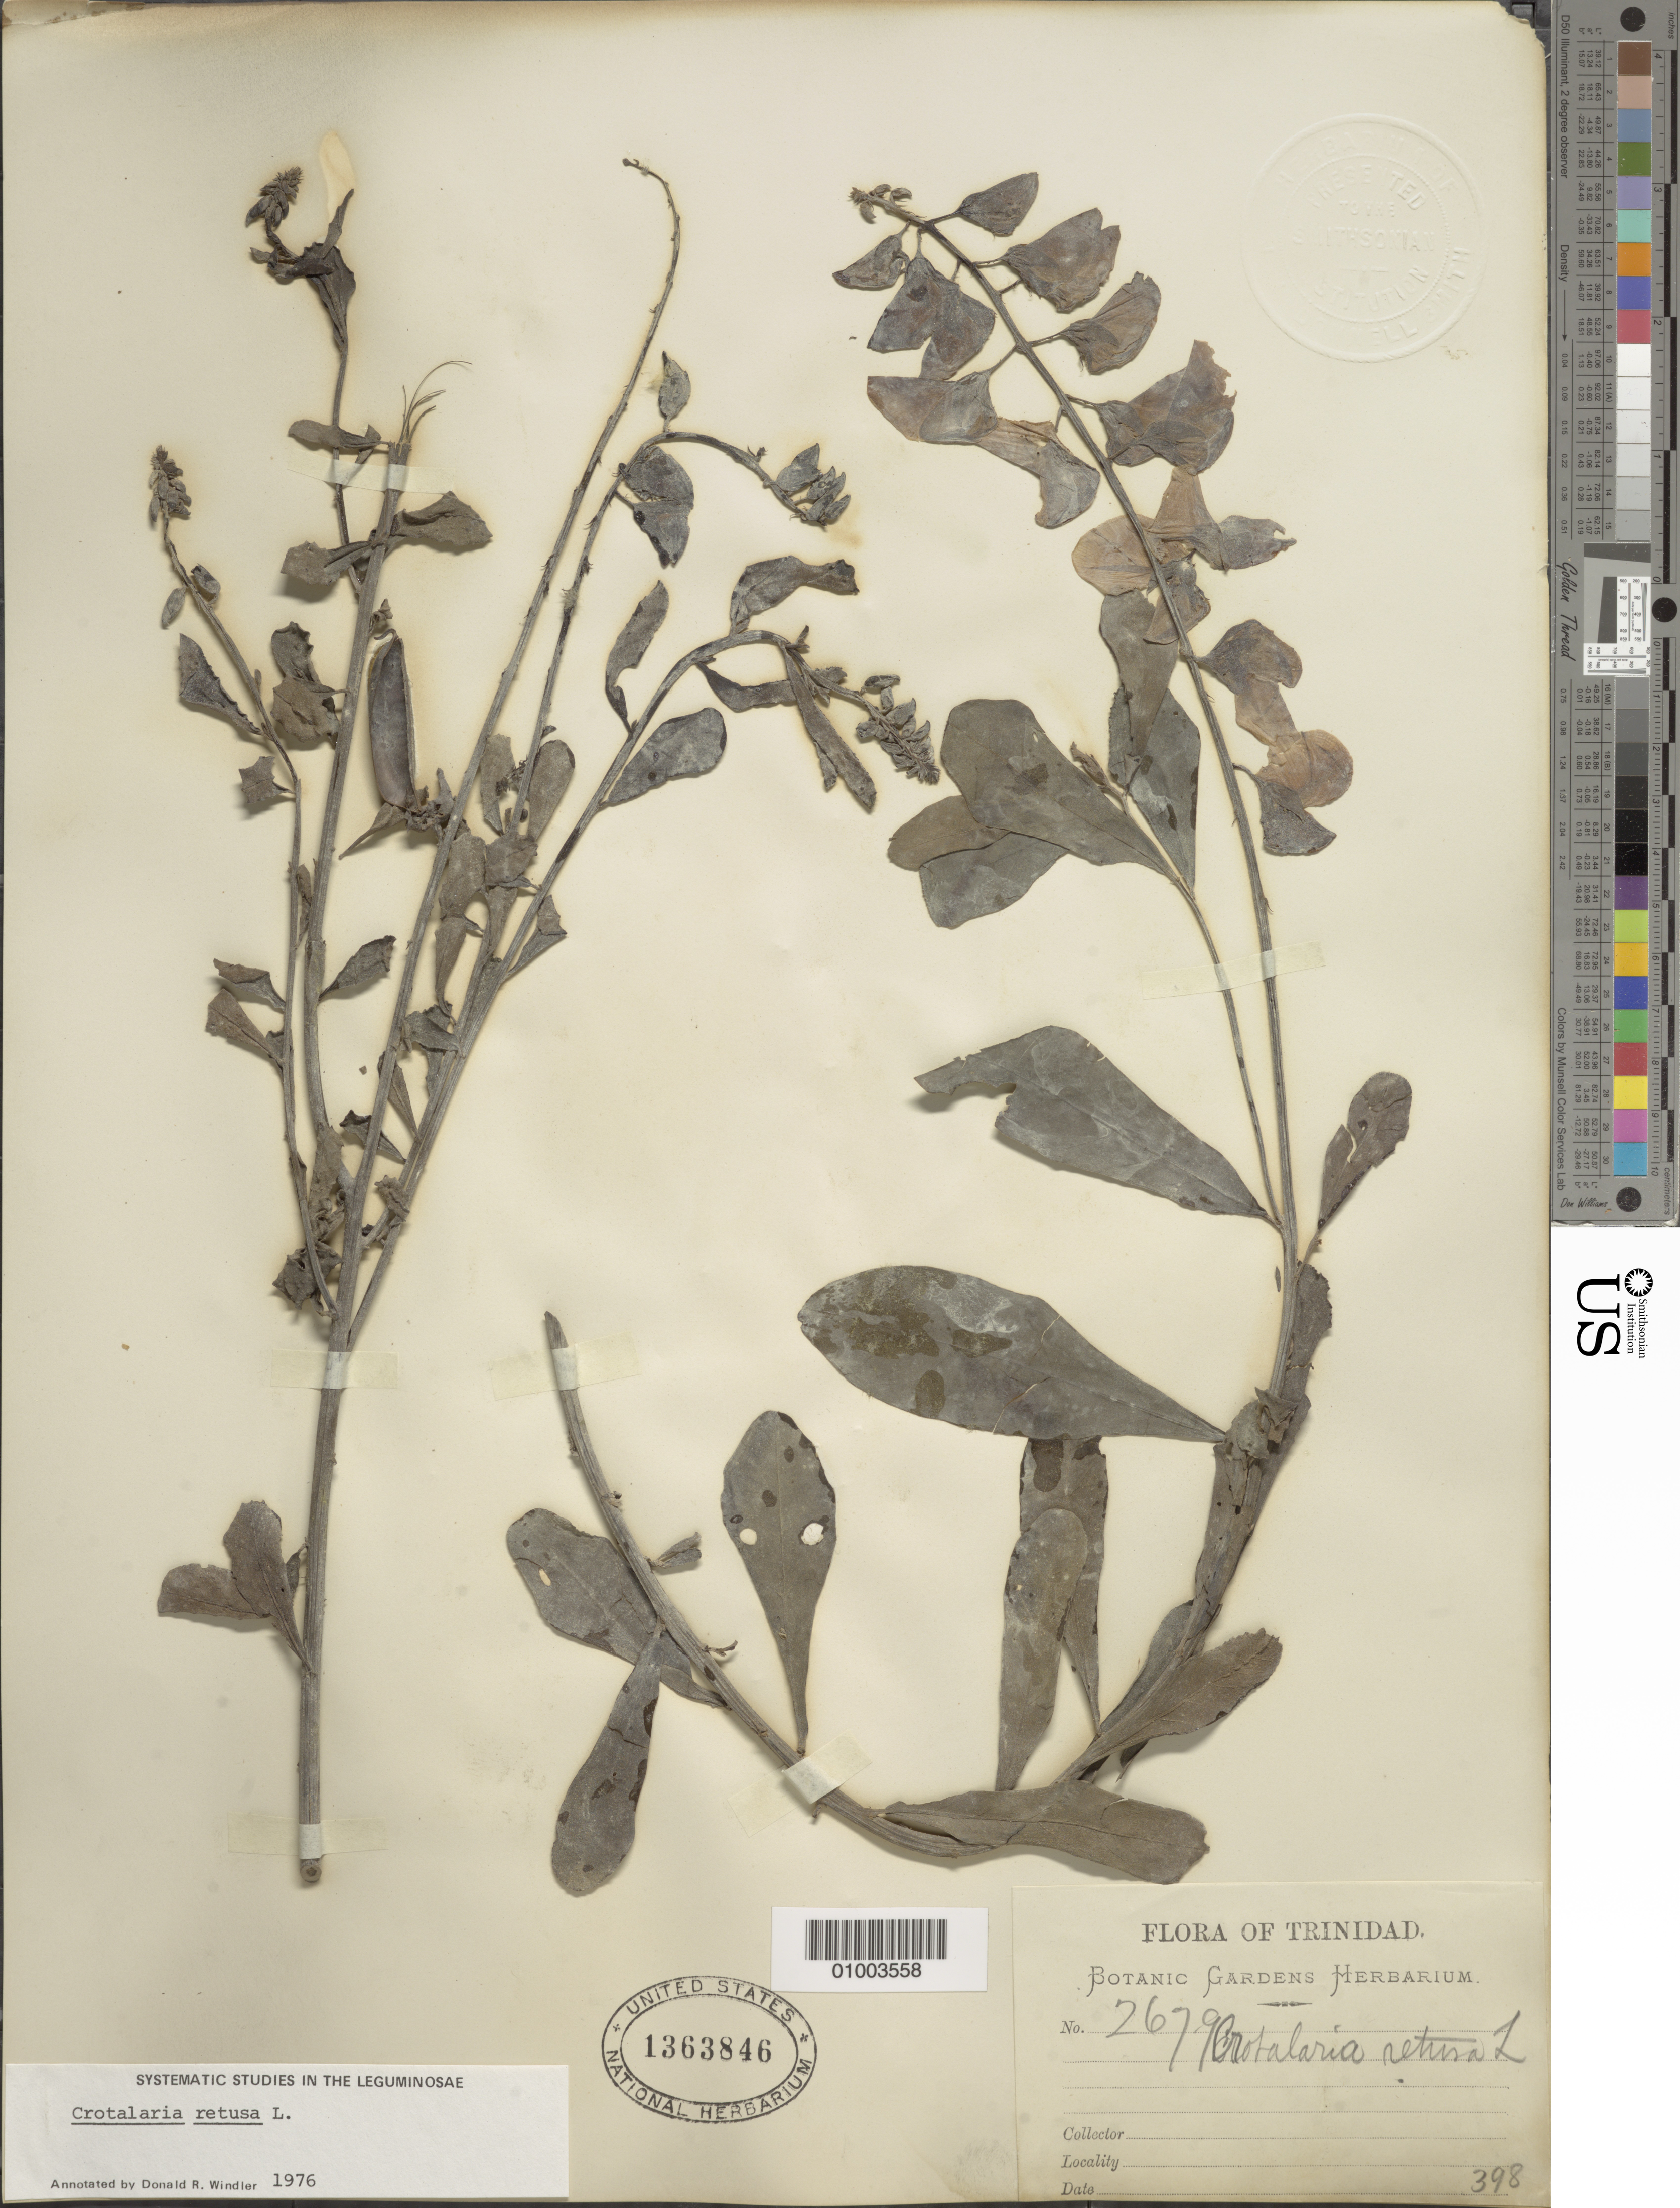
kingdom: Plantae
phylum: Tracheophyta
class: Magnoliopsida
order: Fabales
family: Fabaceae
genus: Crotalaria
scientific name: Crotalaria retusa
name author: L.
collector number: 2679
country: Trinidad and Tobago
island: Trinidad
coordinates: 0 N, 0 E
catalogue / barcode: US 1363846